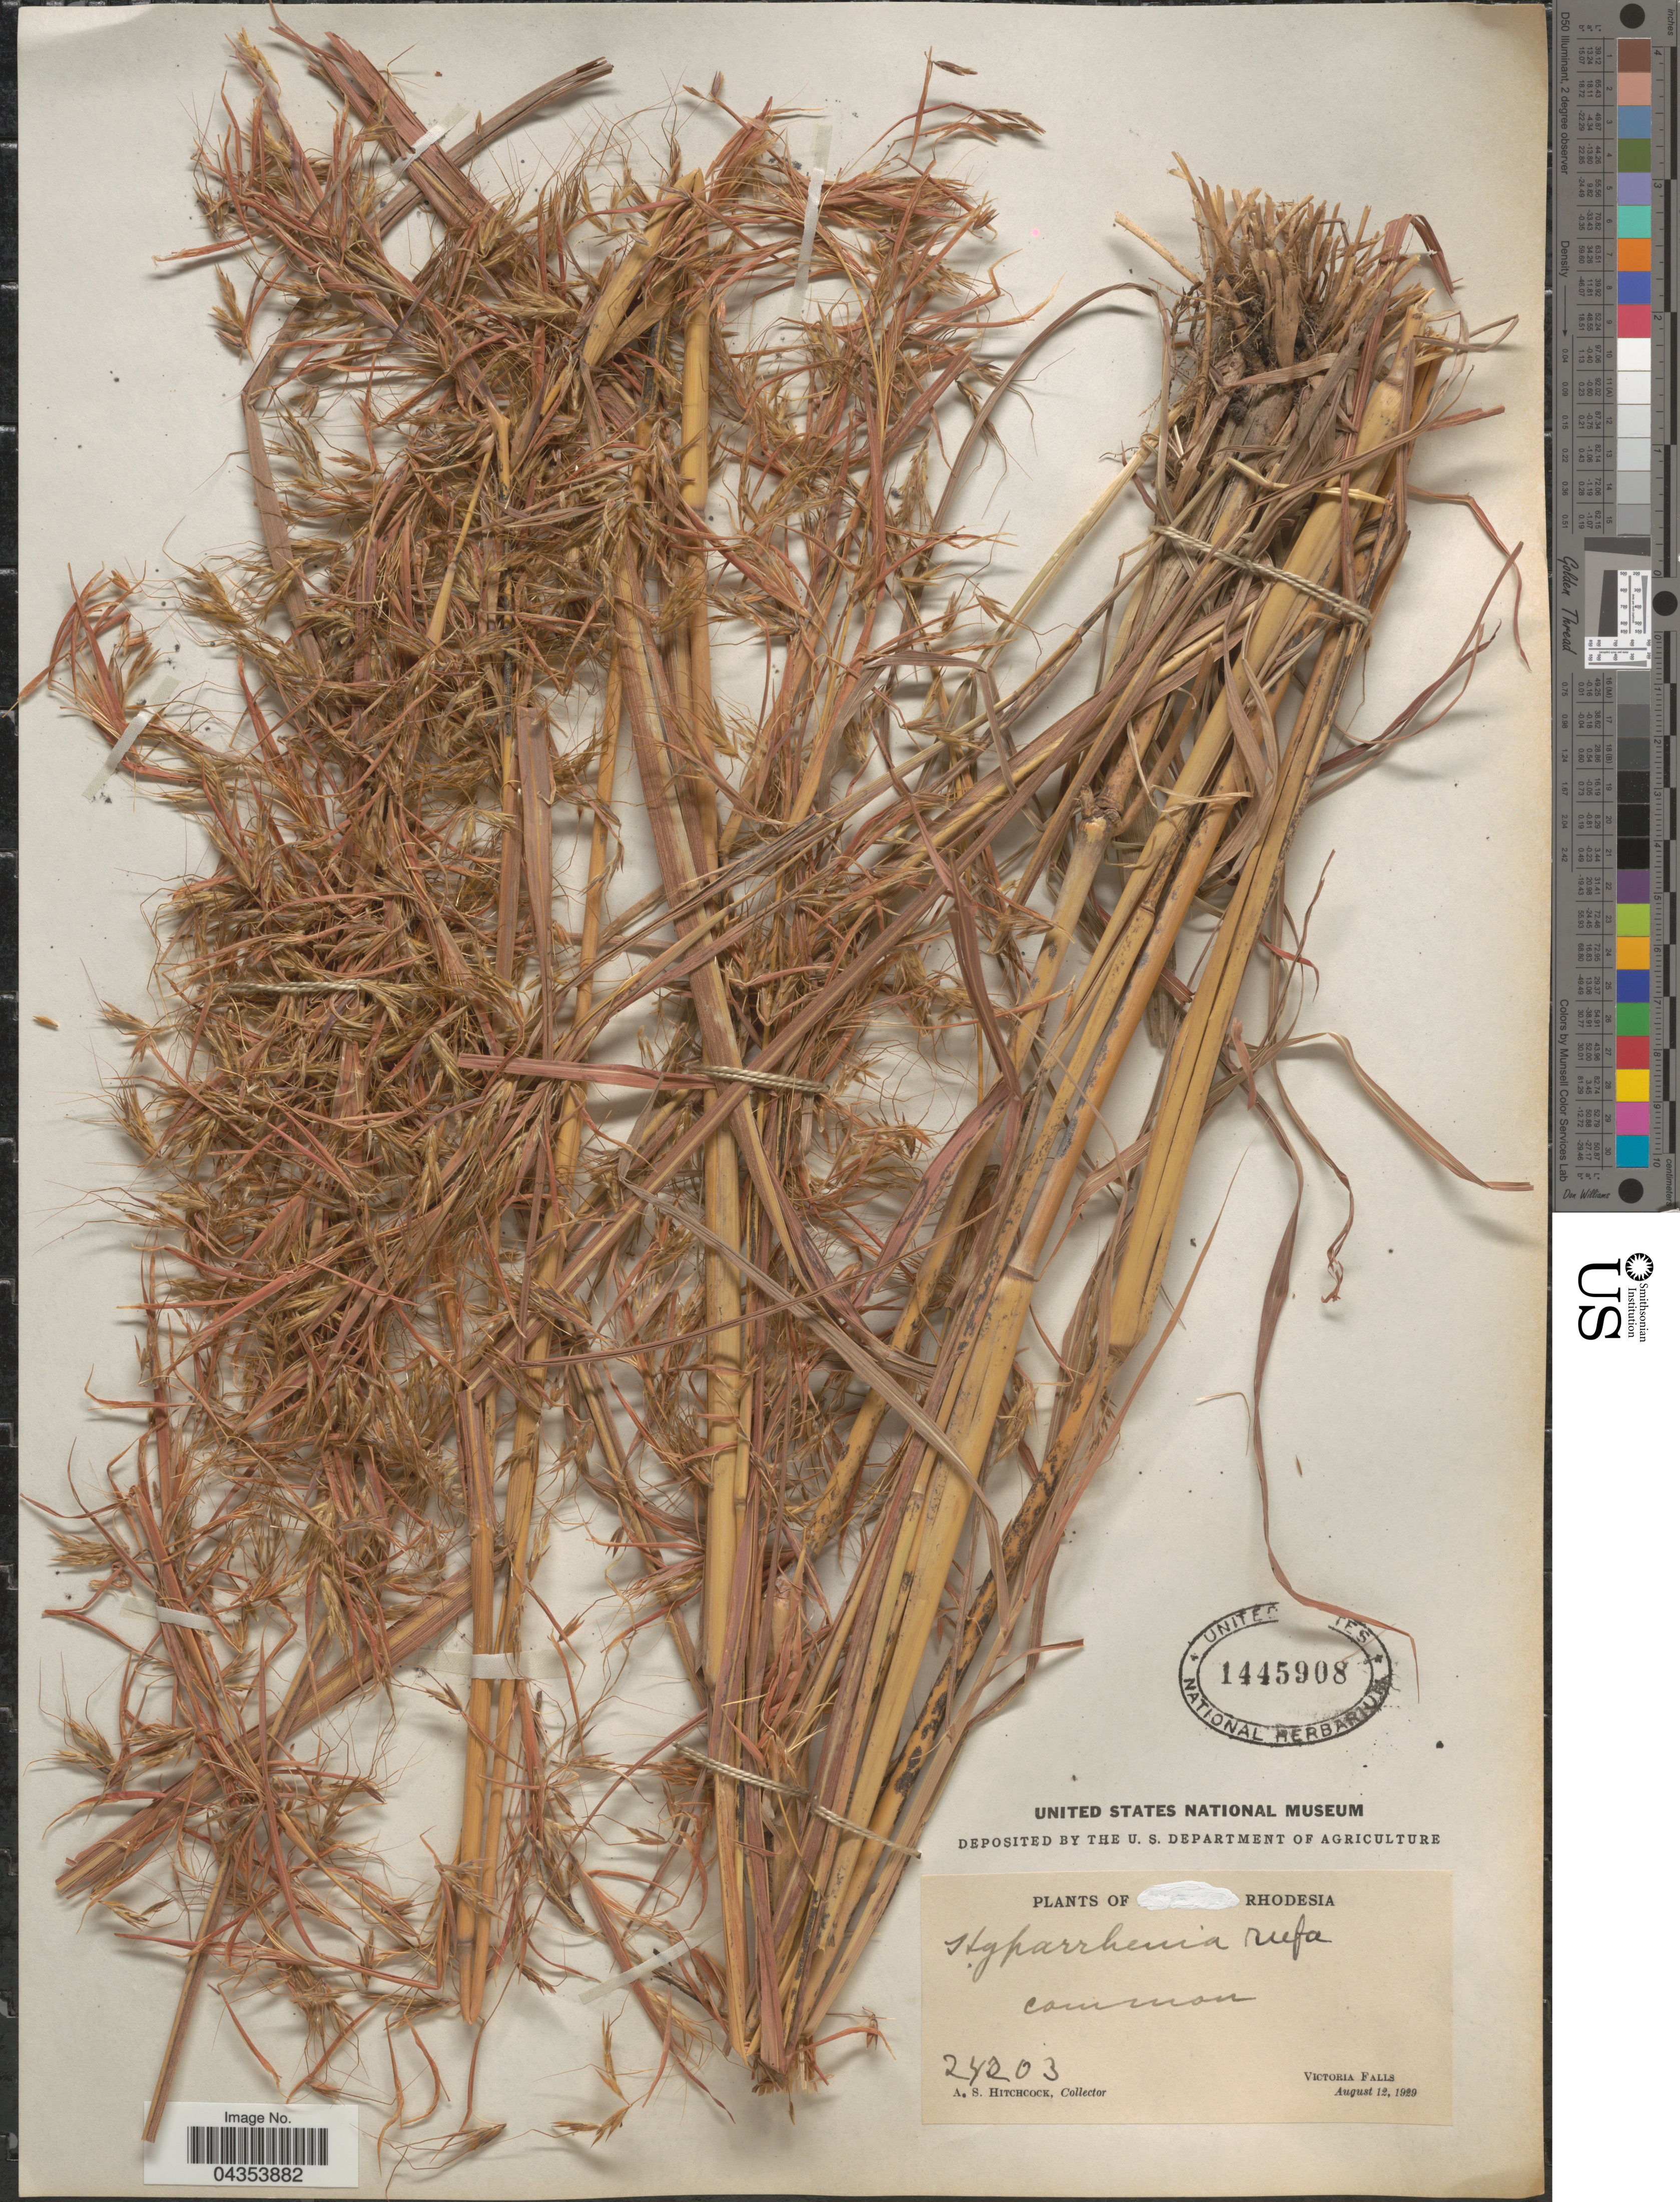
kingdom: Plantae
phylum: Tracheophyta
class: Liliopsida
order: Poales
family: Poaceae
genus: Hyparrhenia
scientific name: Hyparrhenia rufa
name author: (Nees) Stapf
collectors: A. S. Hitchcock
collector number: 24203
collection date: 1929-08-12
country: Zimbabwe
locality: Rhodesia. Victoria Falls.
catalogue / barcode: US 1445908